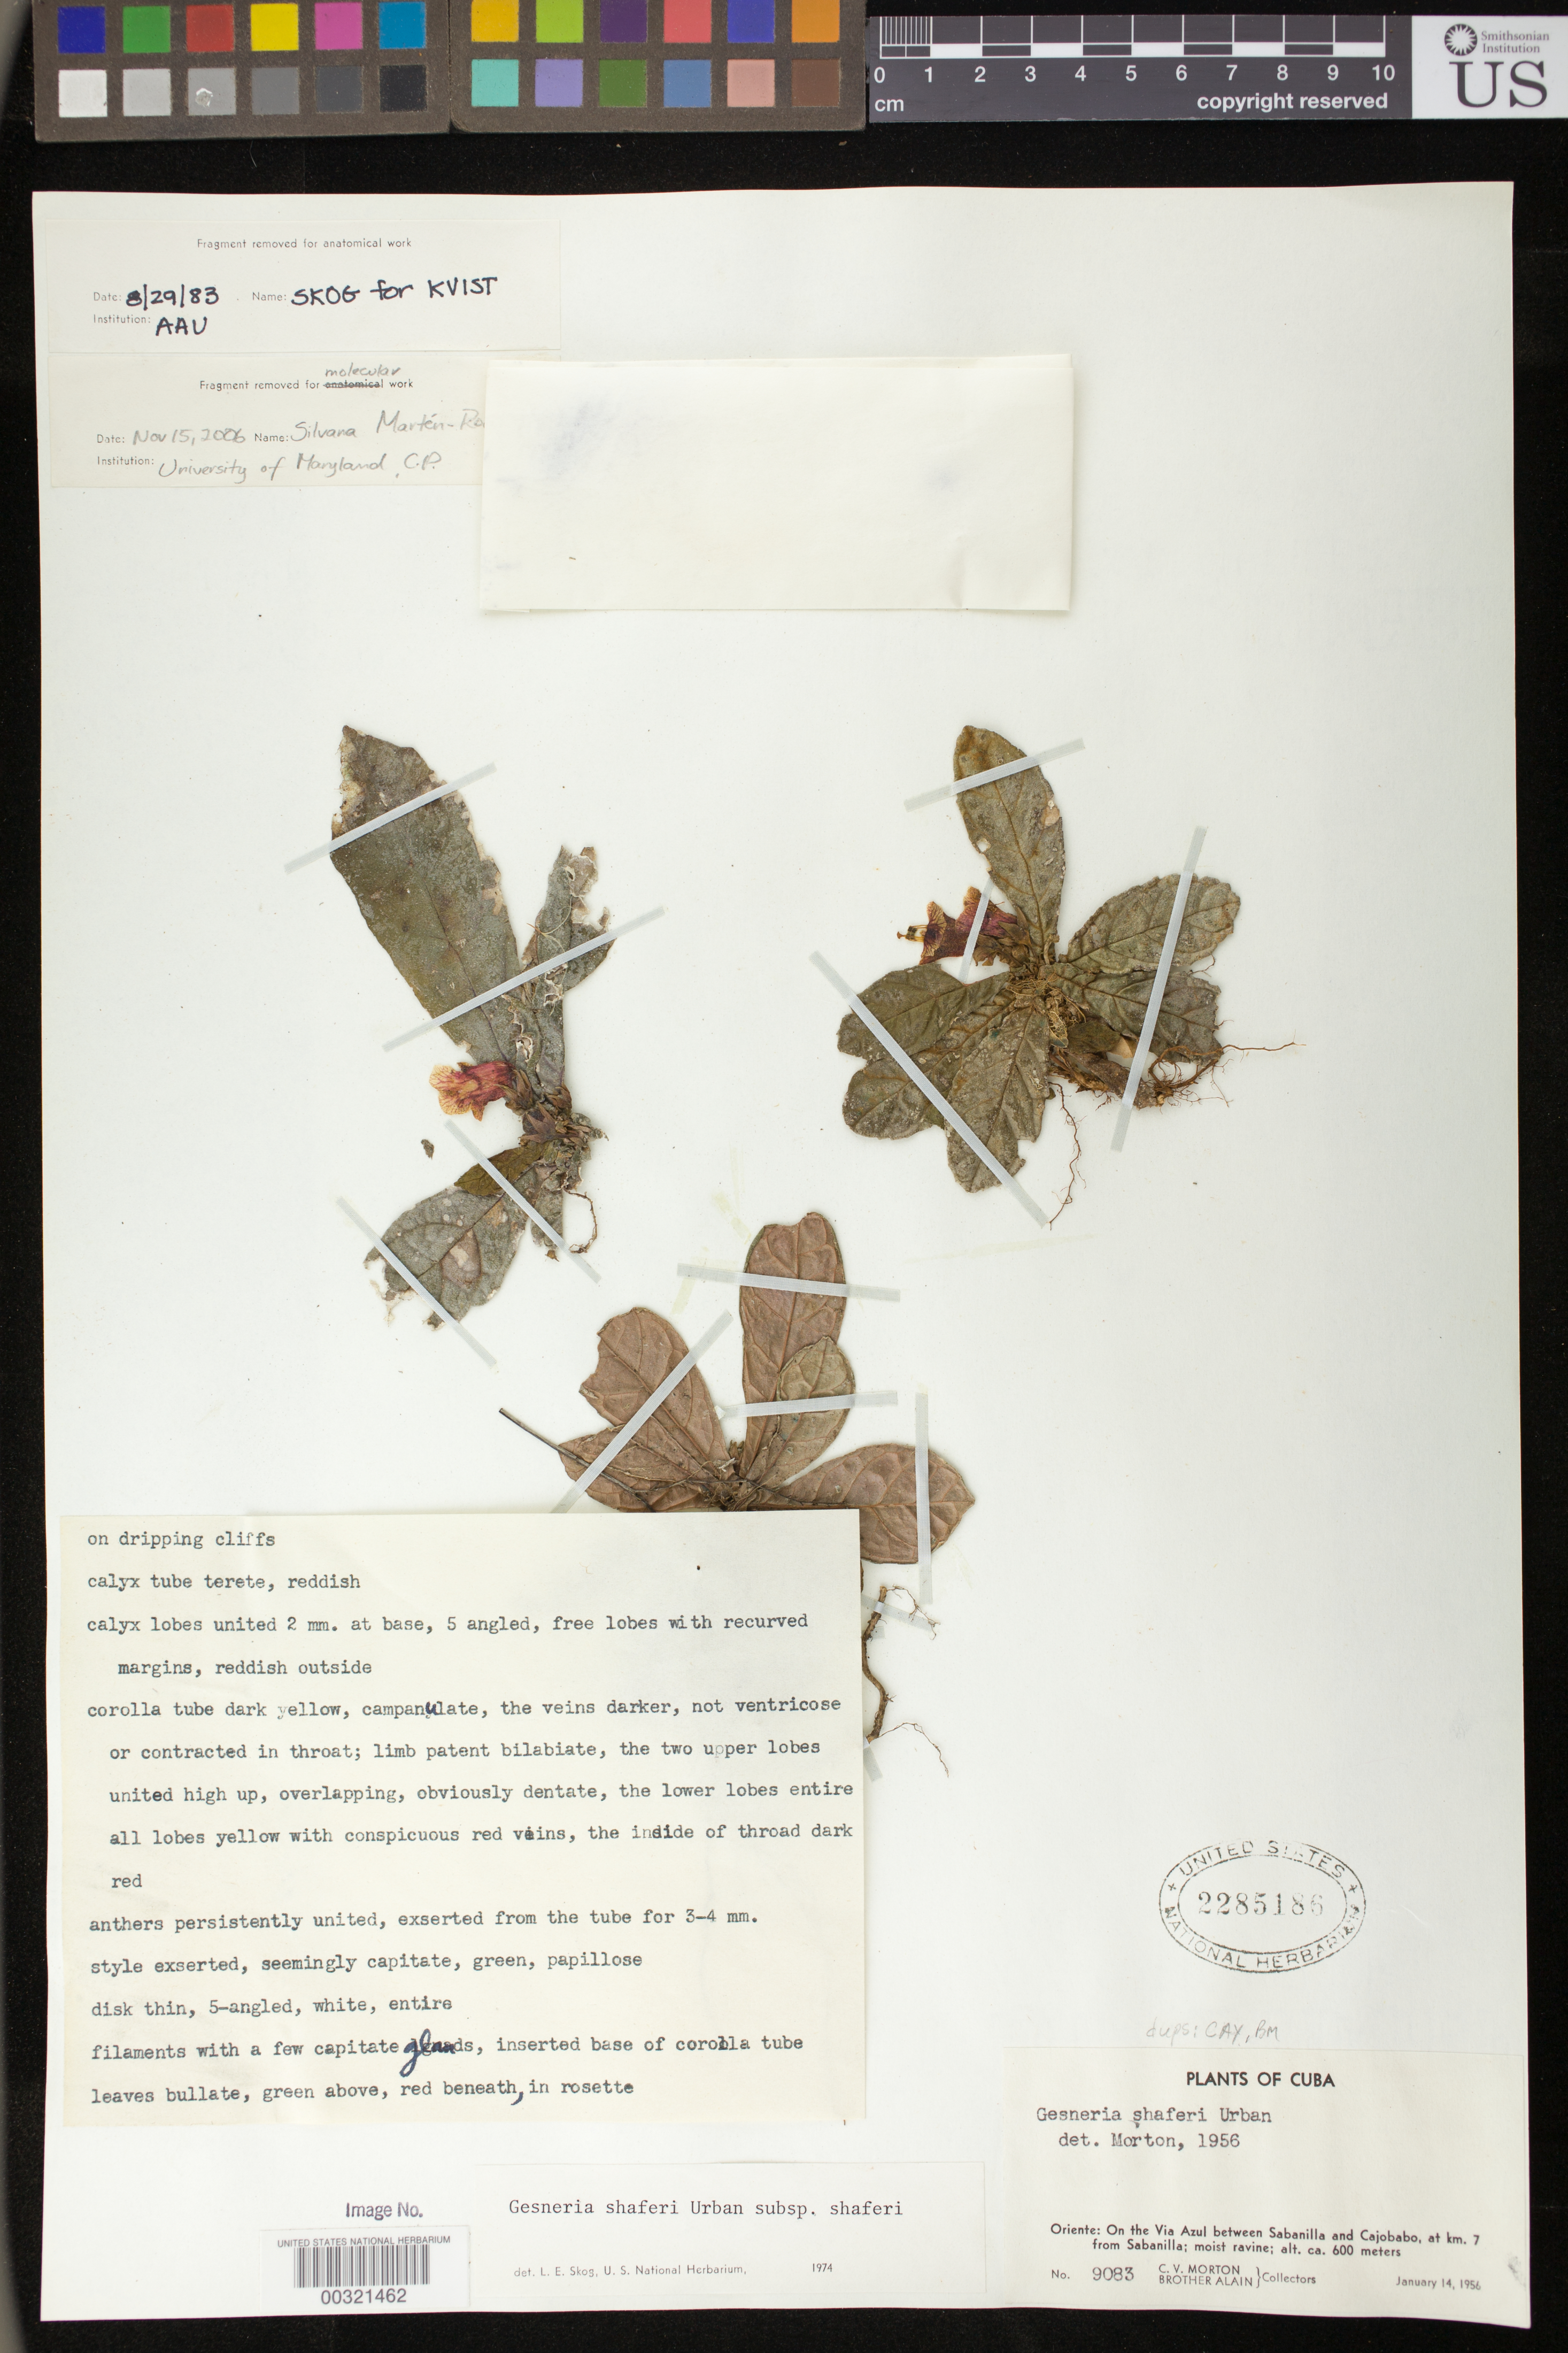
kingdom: Plantae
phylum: Tracheophyta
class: Magnoliopsida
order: Lamiales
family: Gesneriaceae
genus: Gesneria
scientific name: Gesneria depressa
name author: (Griseb.) Urb.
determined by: Clark, John L., (UNITED STATES)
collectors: C. V. Morton & A. H. Liogier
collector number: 9083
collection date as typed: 14 Jan 1956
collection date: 1956-01-14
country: Cuba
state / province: Oriente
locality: On the Via Azul between Sabanilla and Cajobabo, at km 7 from Sabanilla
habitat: Moist ravine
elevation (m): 600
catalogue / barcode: US 2285186